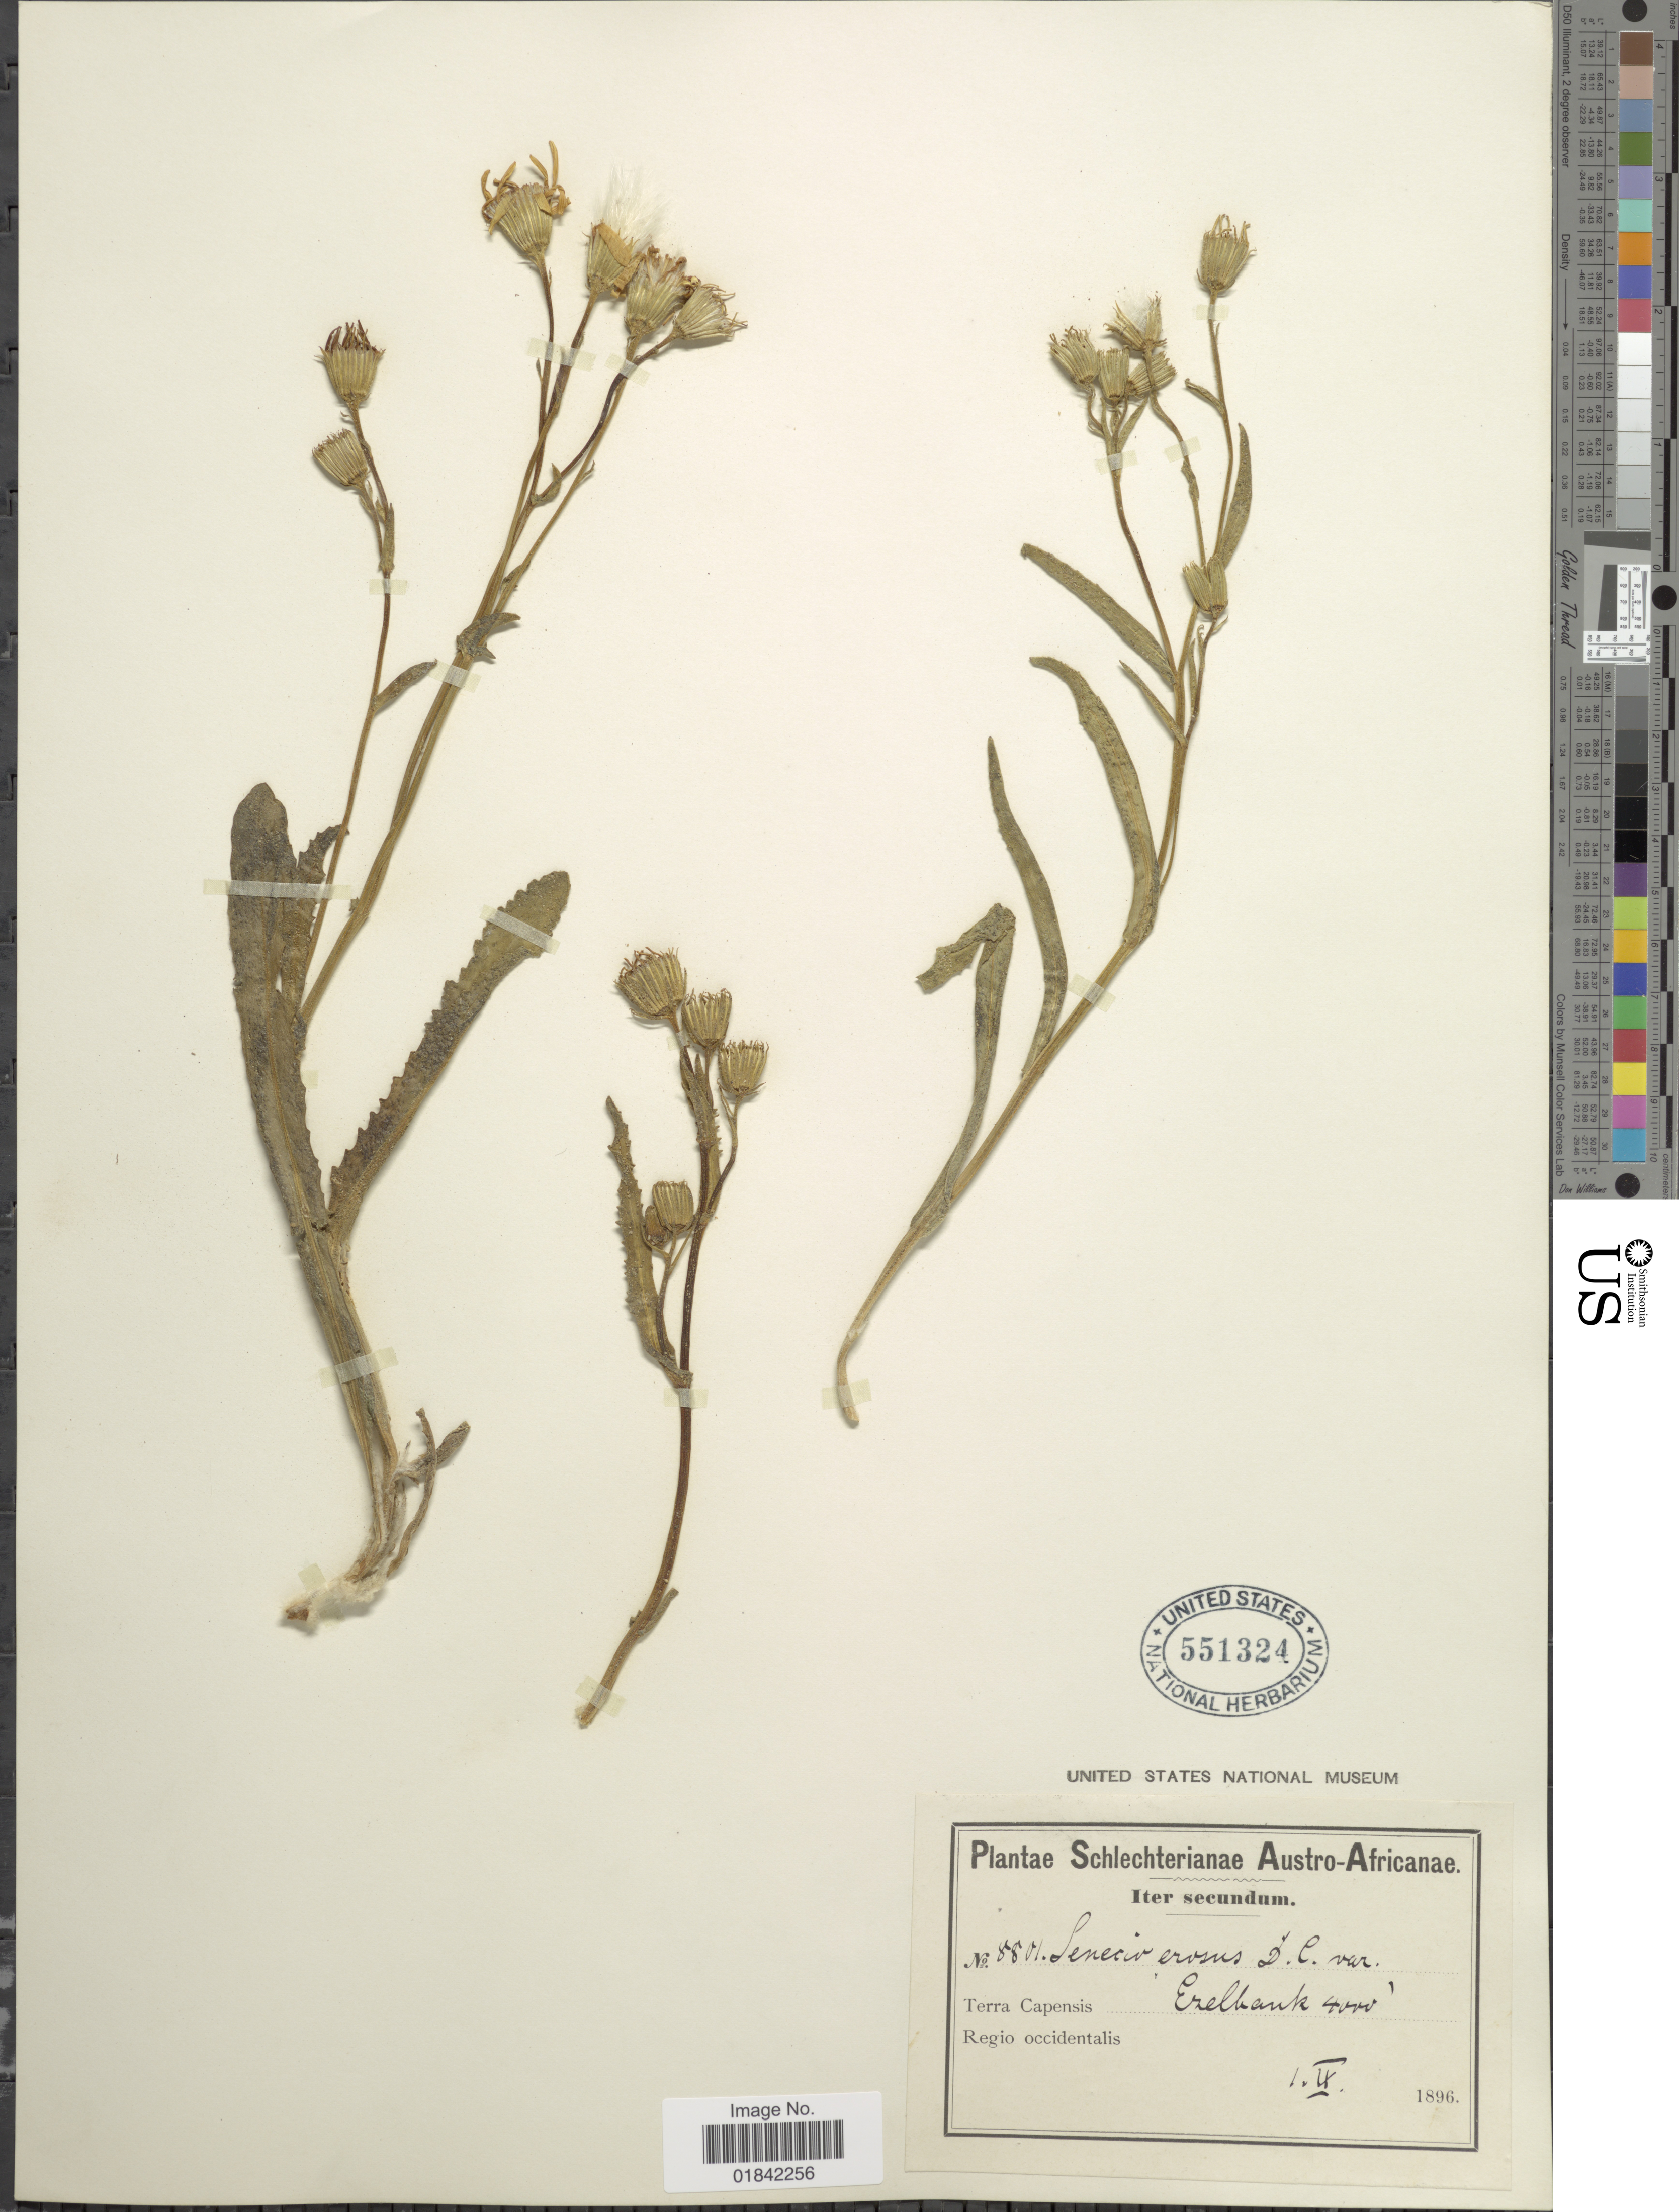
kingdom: Plantae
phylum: Tracheophyta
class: Magnoliopsida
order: Asterales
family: Asteraceae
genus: Senecio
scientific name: Senecio erosus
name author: L. f.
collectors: F. R. R. Schlechter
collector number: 8801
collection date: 1896-09-01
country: South Africa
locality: Austro-Africanae, Terra Capensis, Ezelbank, Regio occidentalis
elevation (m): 1219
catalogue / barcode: US 551324